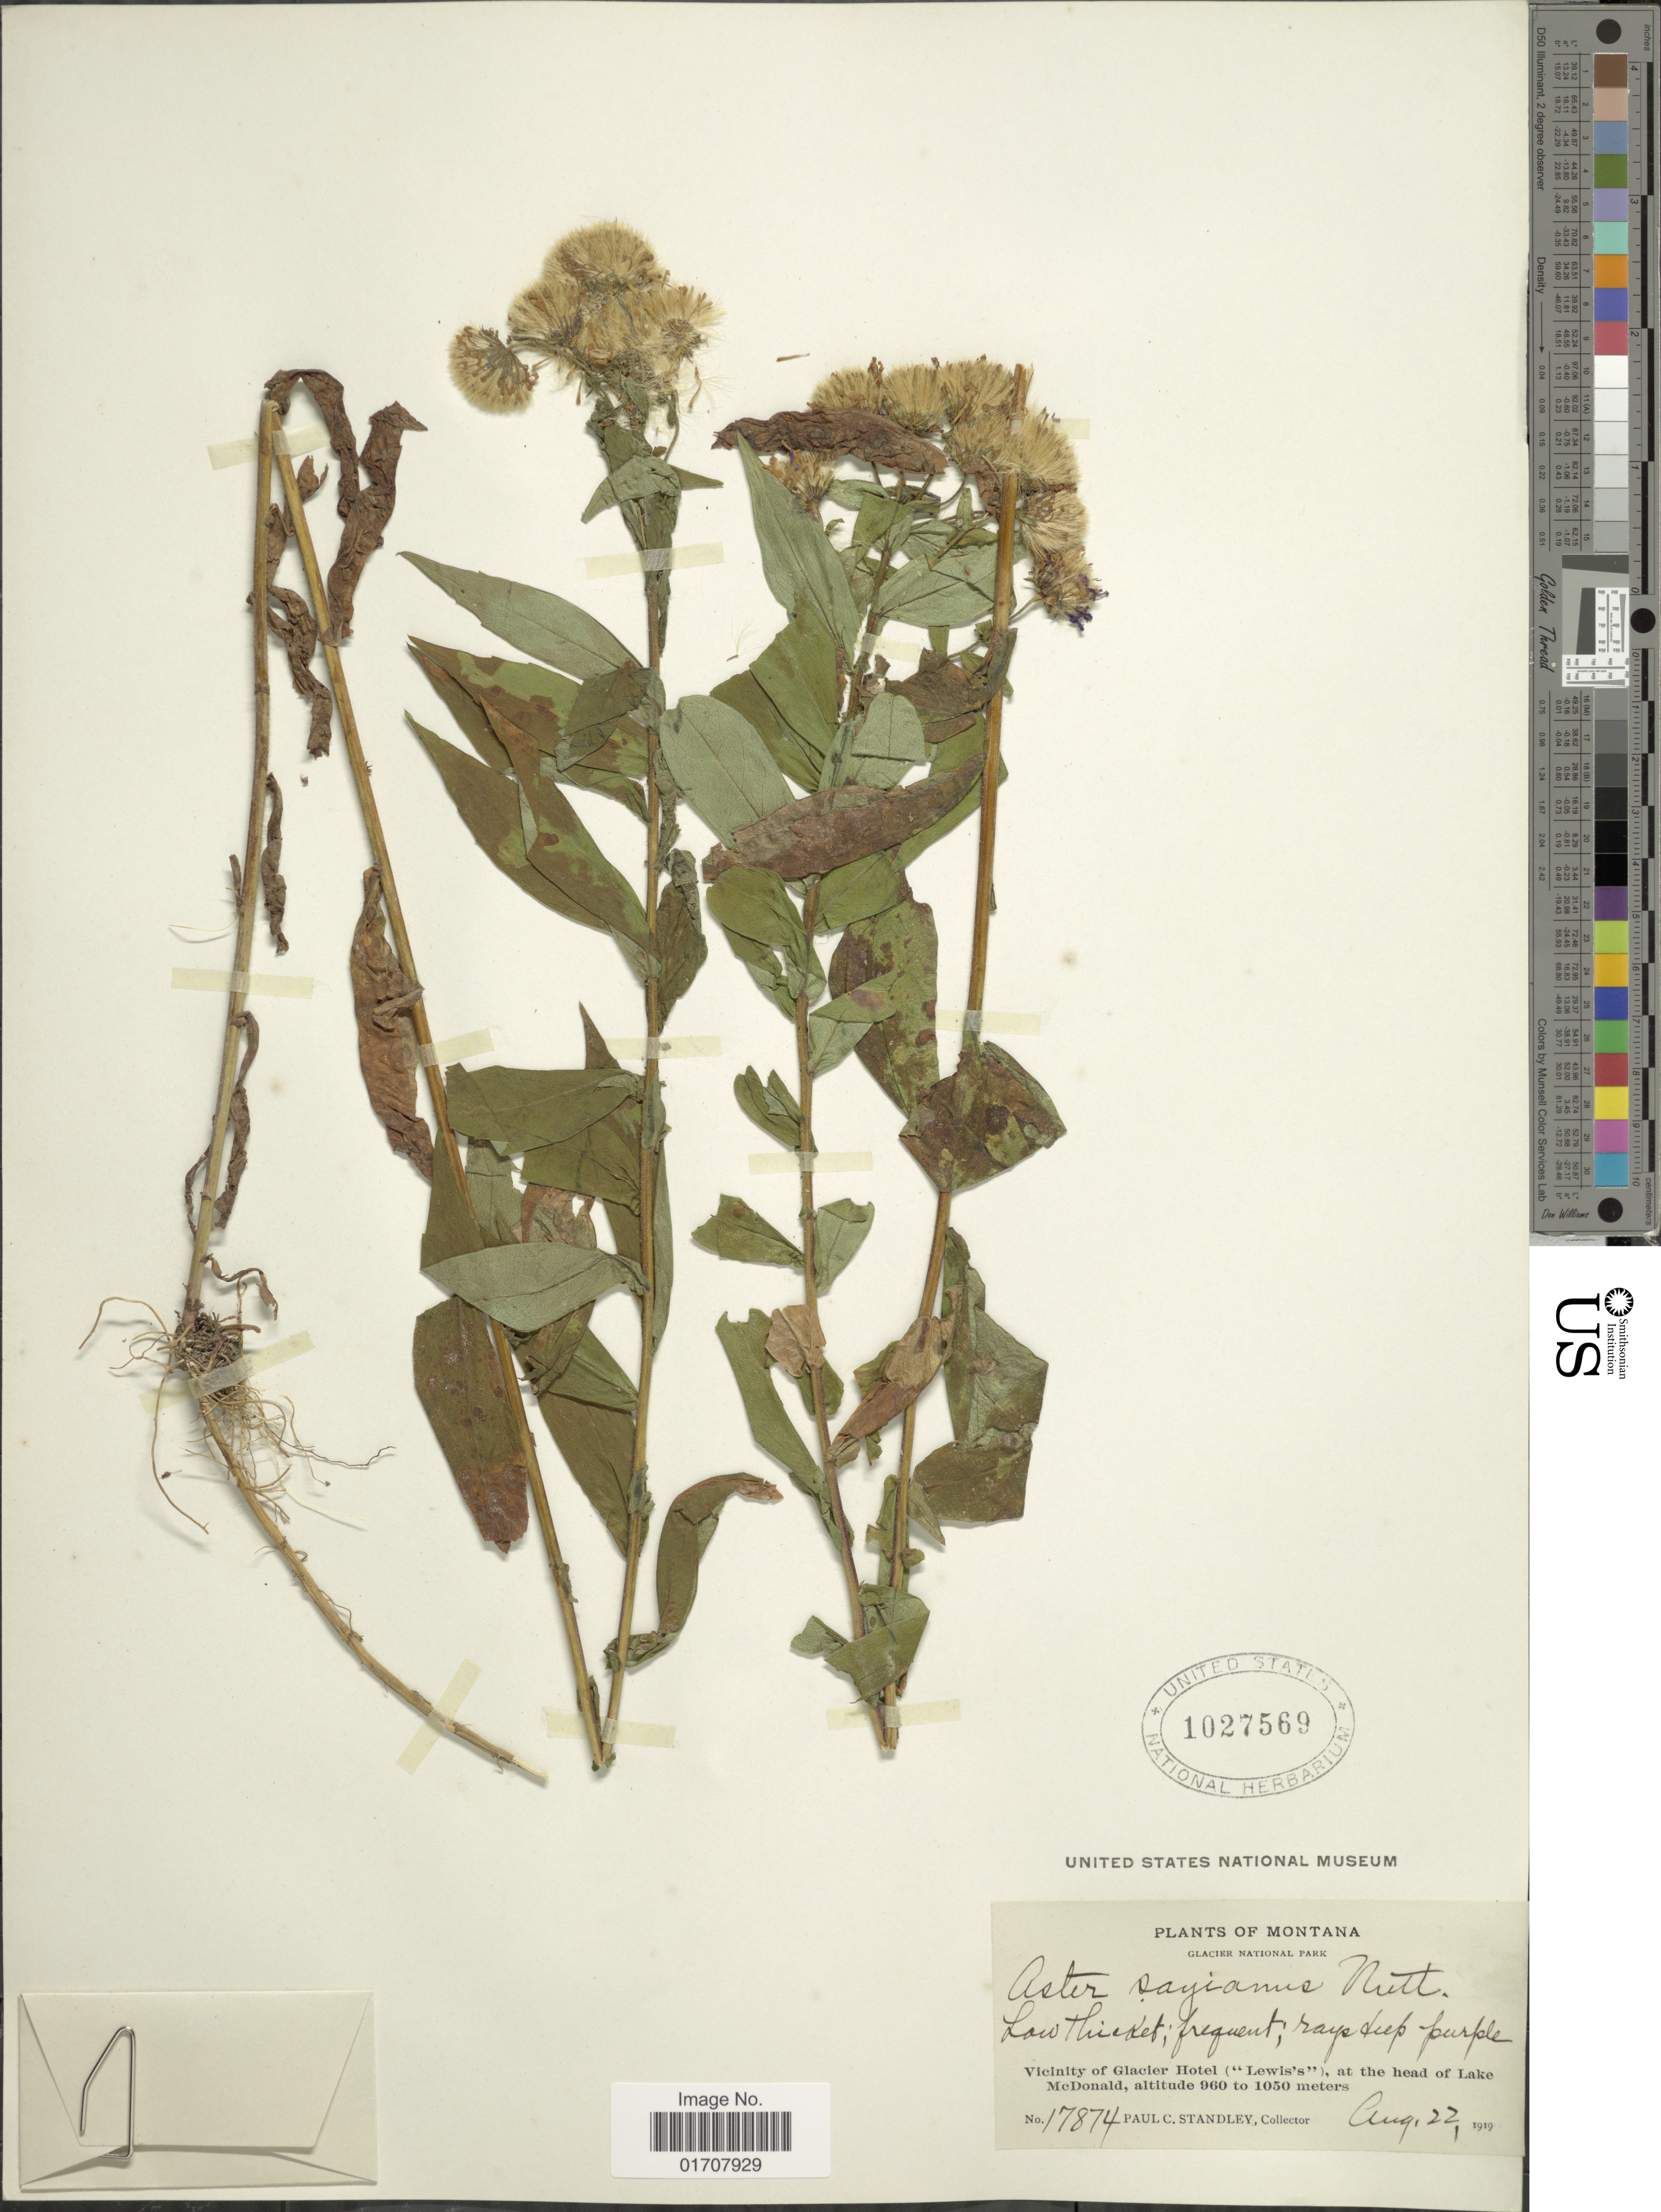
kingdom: Plantae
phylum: Tracheophyta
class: Magnoliopsida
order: Asterales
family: Asteraceae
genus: Canadanthus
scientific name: Canadanthus modestus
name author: (Lindl.) G.L. Nesom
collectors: P. C. Standley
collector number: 17874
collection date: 1919-08-22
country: United States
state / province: Montana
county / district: Flathead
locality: Glacier National Park, Vicinity of Glacier Hotel ("Lewis's"), at head of Lake McDonald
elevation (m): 960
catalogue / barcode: US 1027569